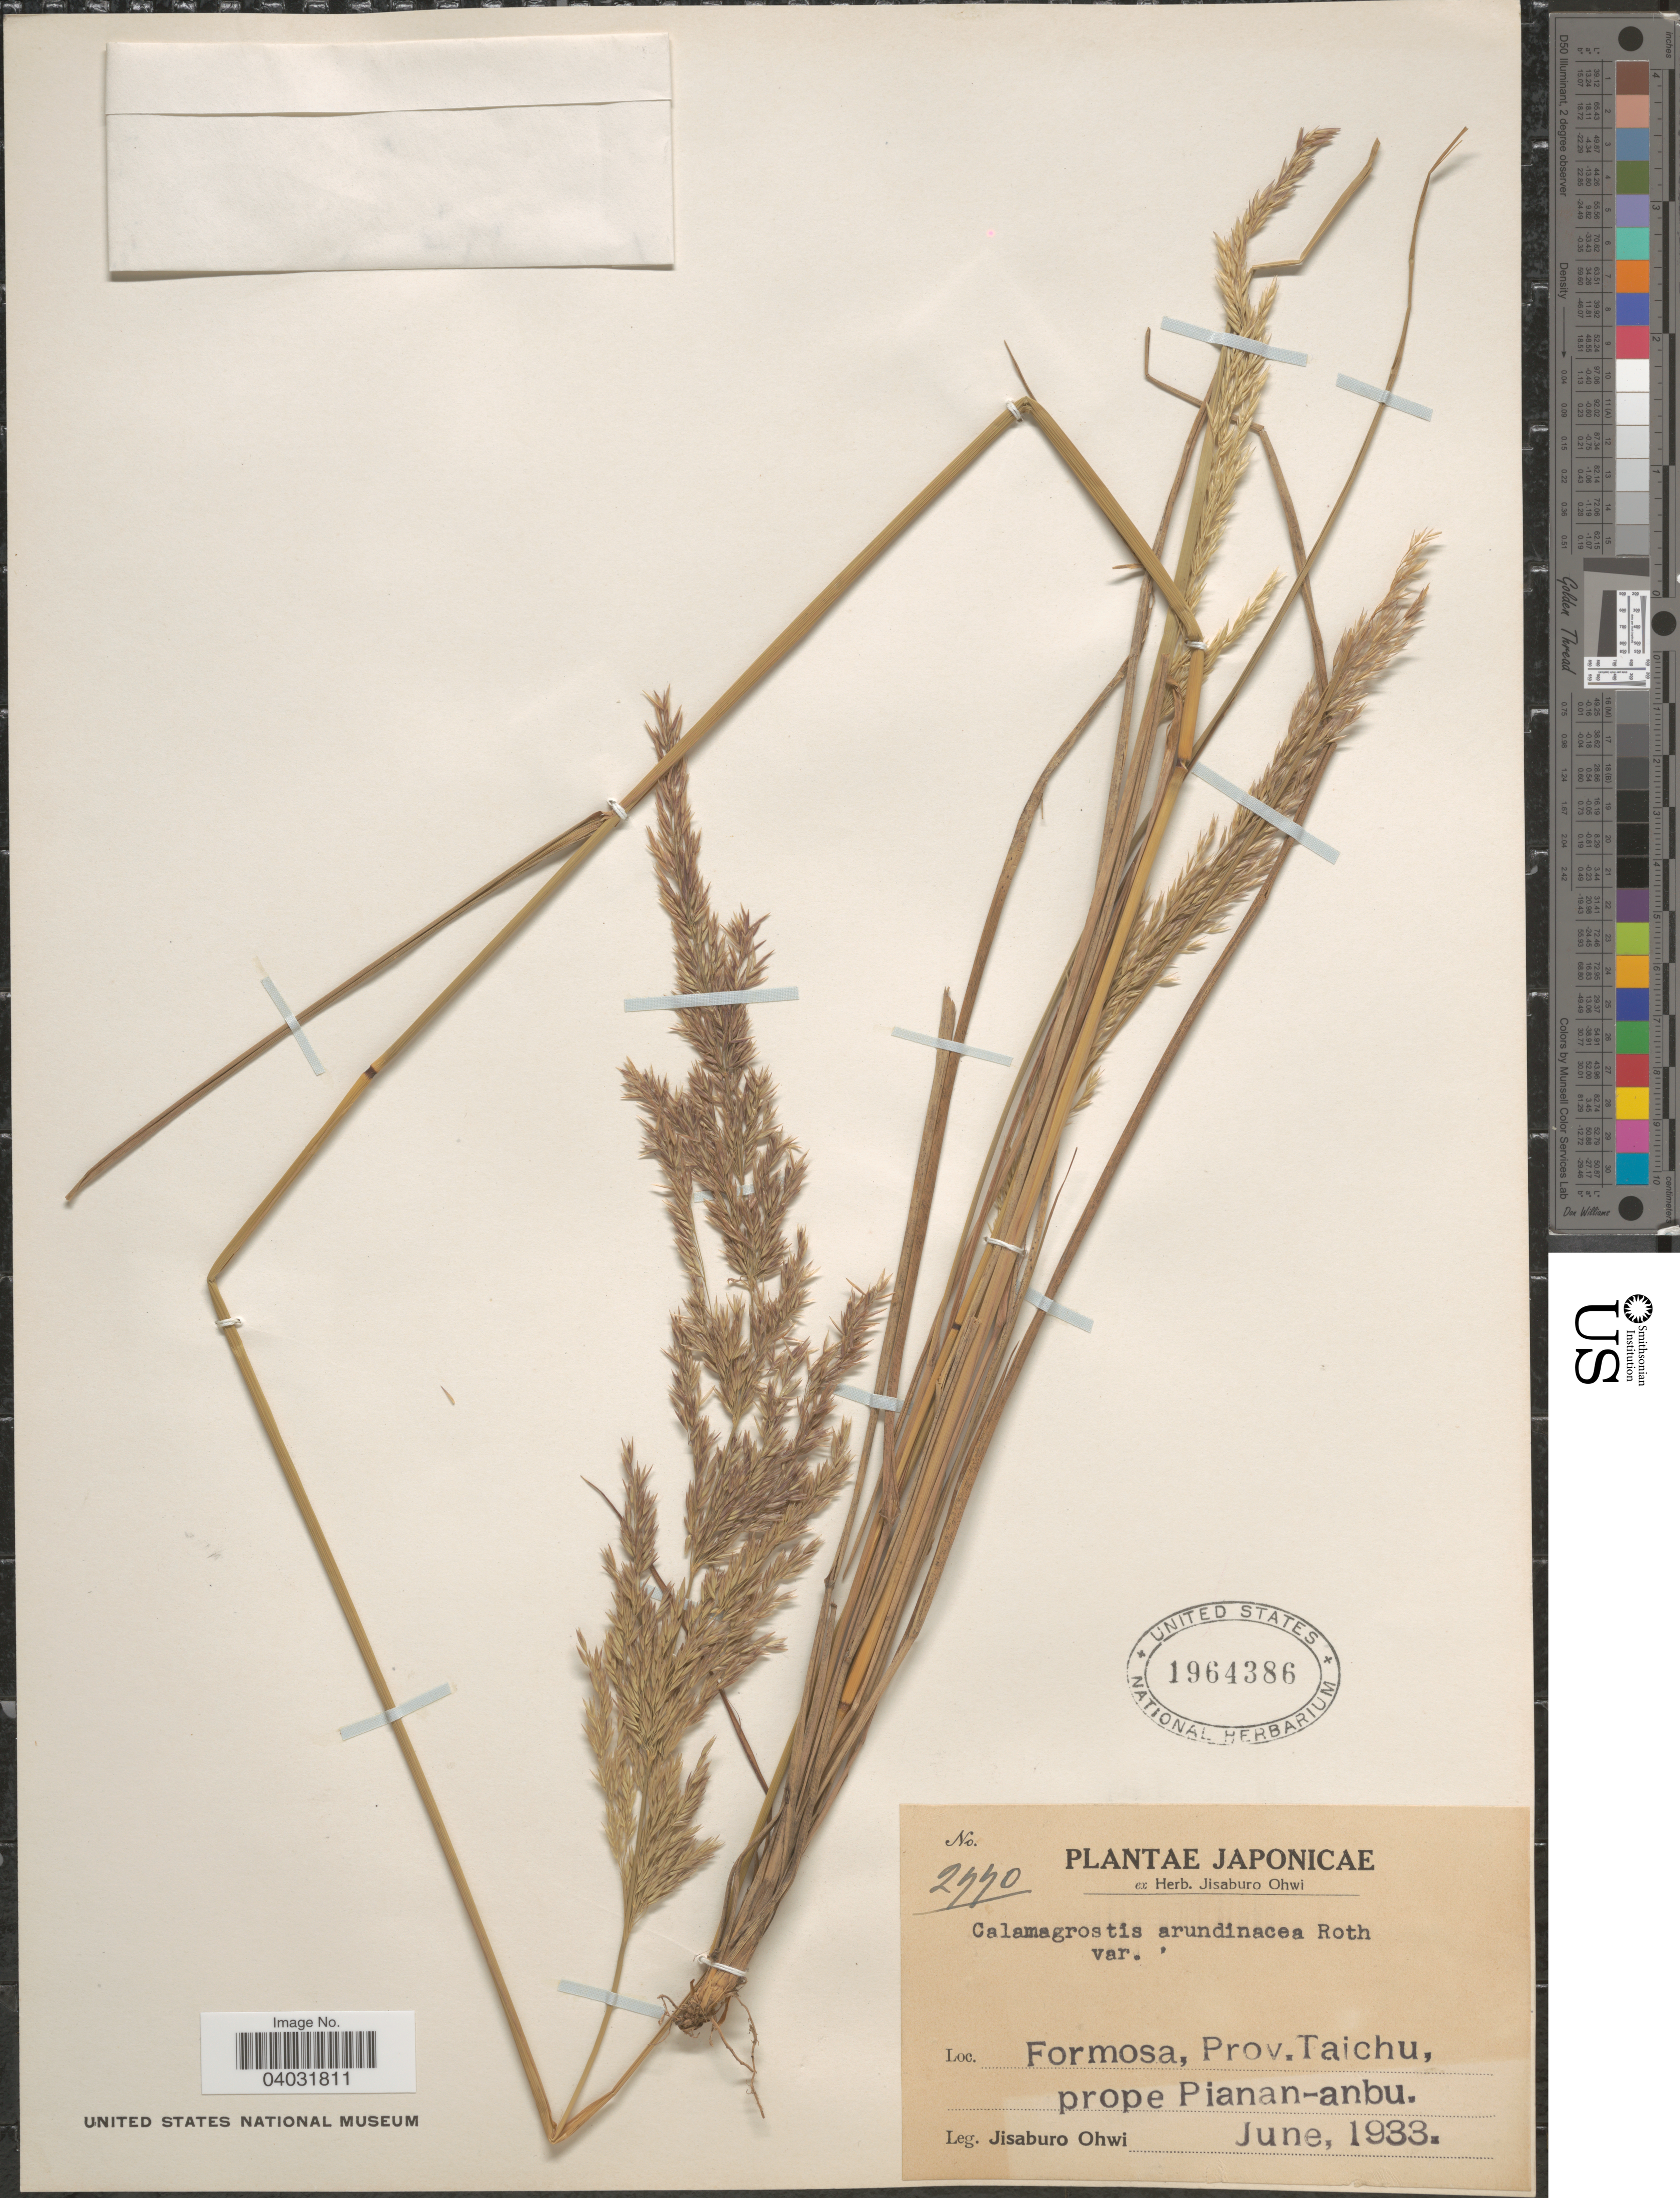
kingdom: Plantae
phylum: Tracheophyta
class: Liliopsida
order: Poales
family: Poaceae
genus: Calamagrostis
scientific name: Calamagrostis arundinacea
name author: (L.) Roth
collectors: J. Ohwi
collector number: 2990*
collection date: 1933-06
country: Japan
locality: Formosa, Prov. Taichu, prope Pianan-anbu.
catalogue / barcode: US 1964386